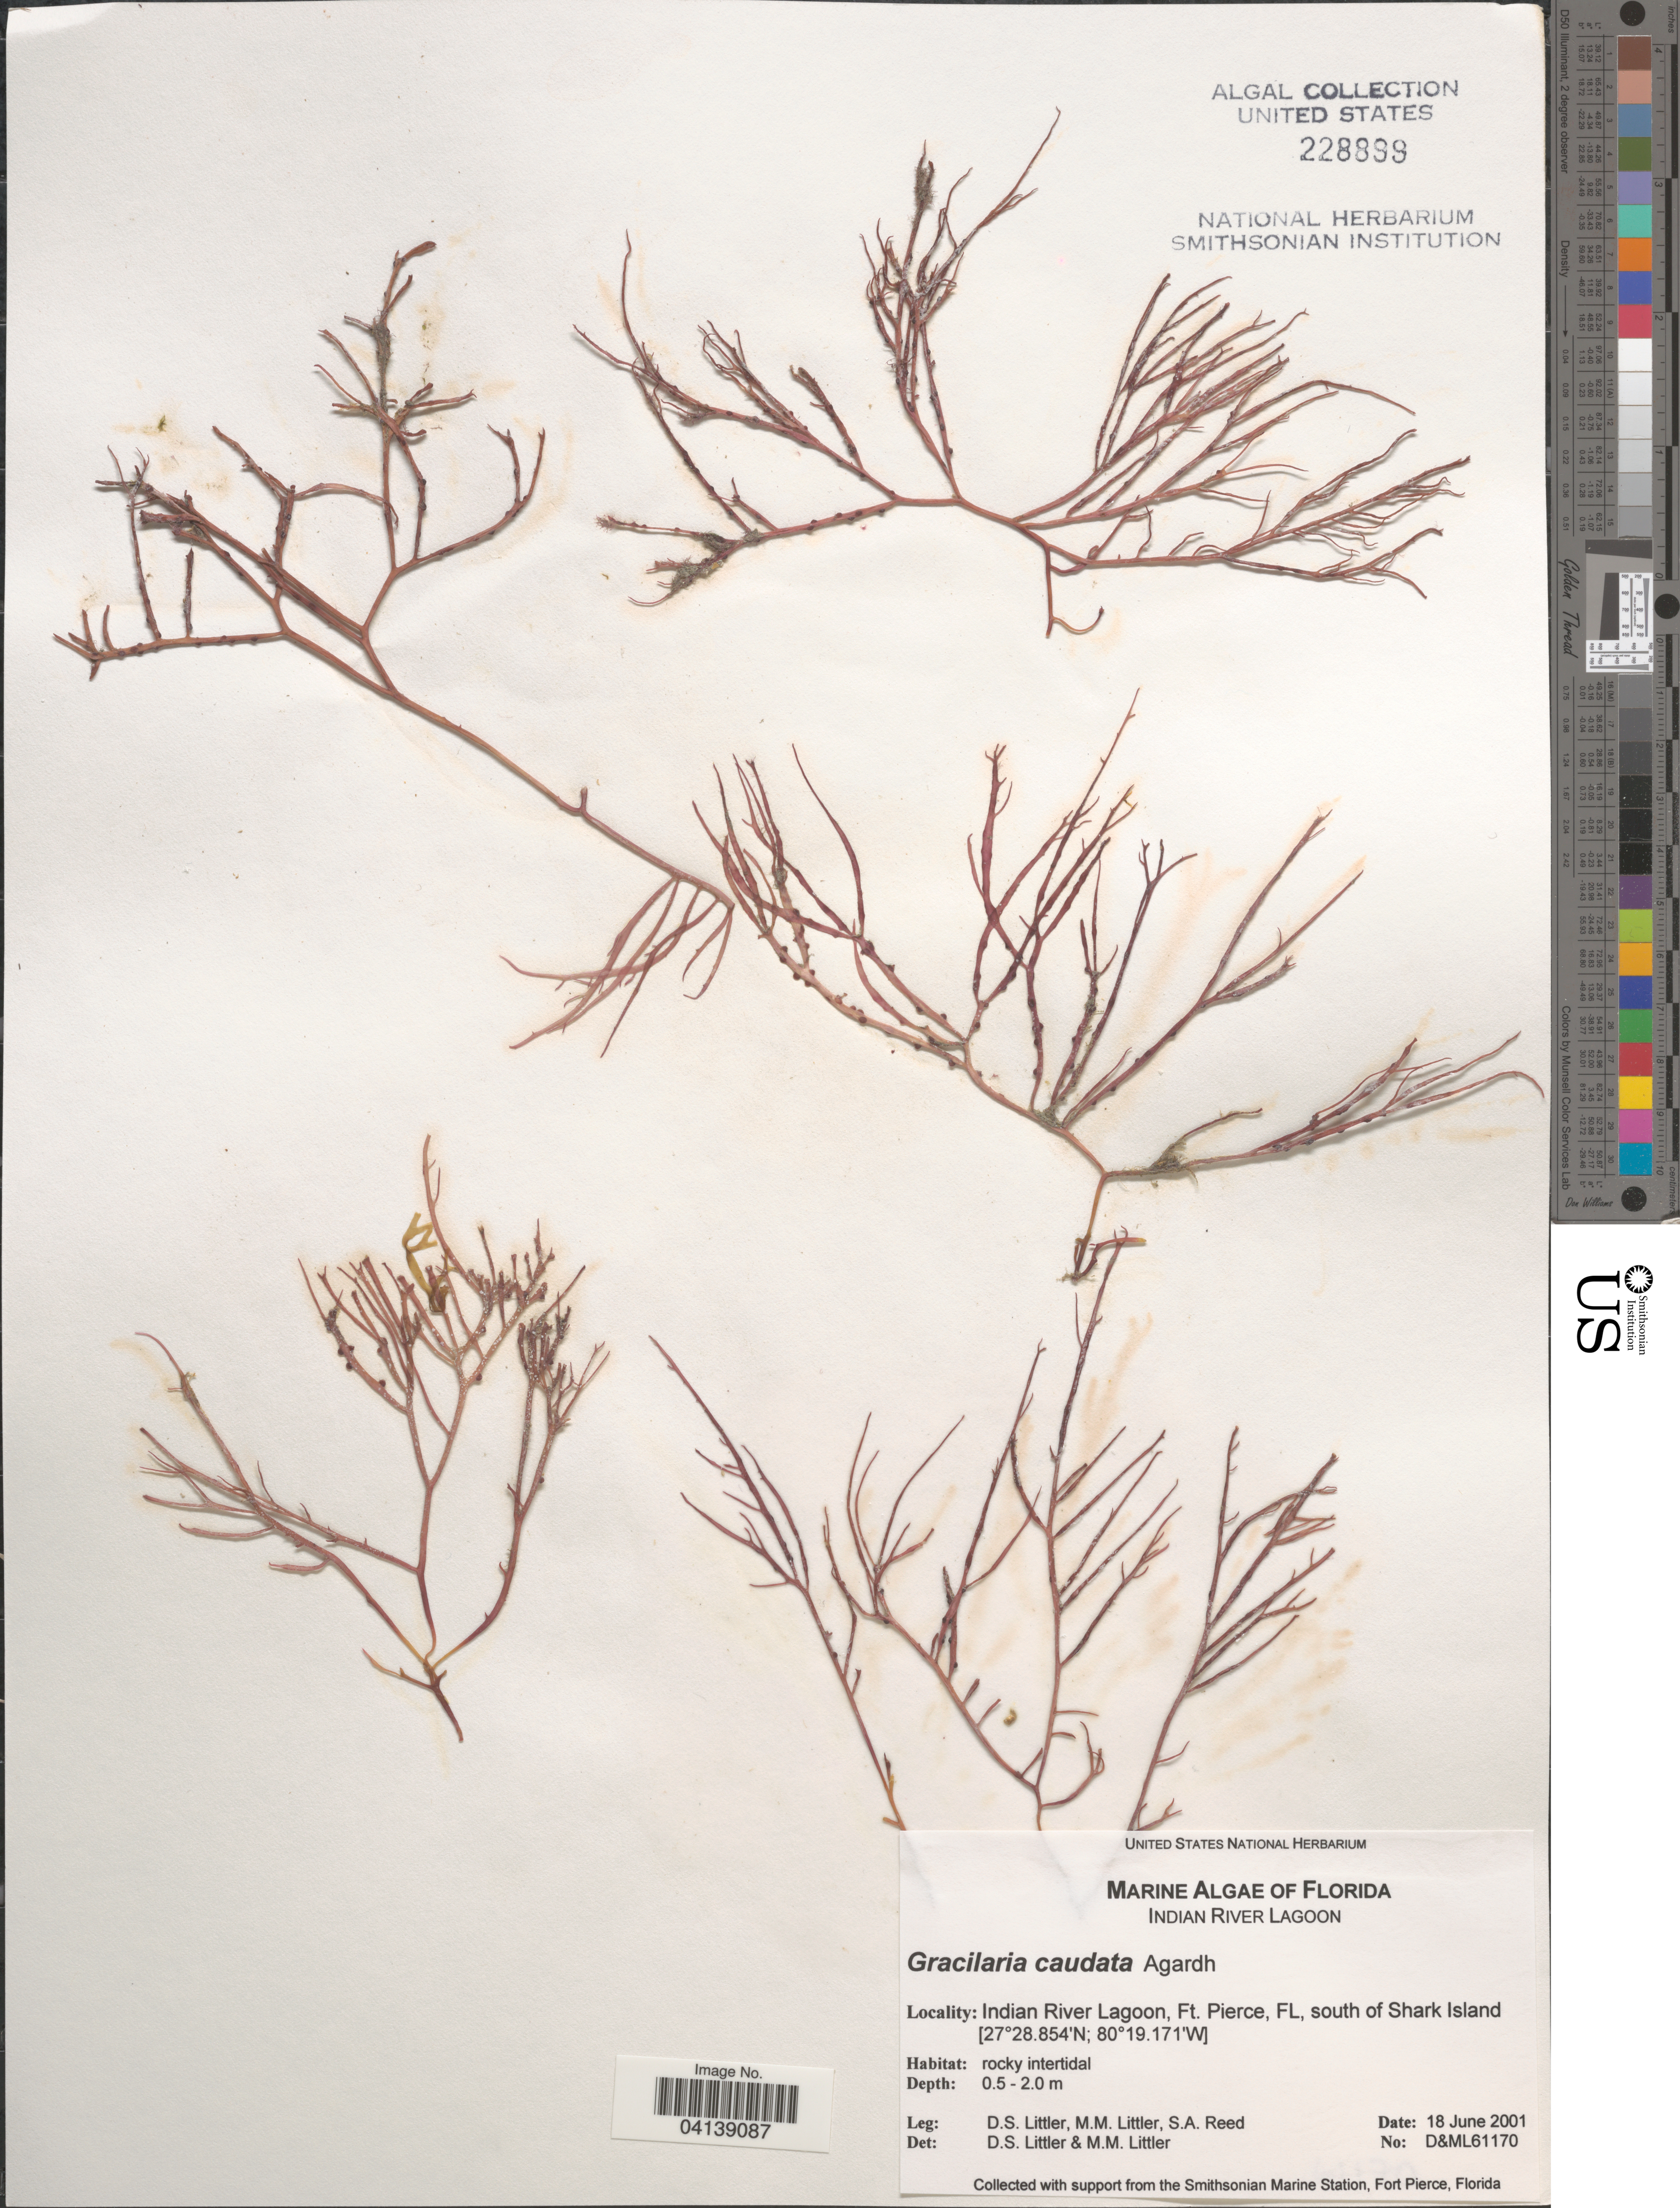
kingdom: Plantae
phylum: Rhodophyta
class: Florideophyceae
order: Gracilariales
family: Gracilariaceae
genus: Gracilaria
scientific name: Gracilaria caudata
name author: J. Agardh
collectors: D. S. Littler & S. Reed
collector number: D&ML61170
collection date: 2001-06-18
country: United States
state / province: Florida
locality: Indian River Lagoon, Ft. Pierce, south of Shark Island.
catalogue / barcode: US 228899